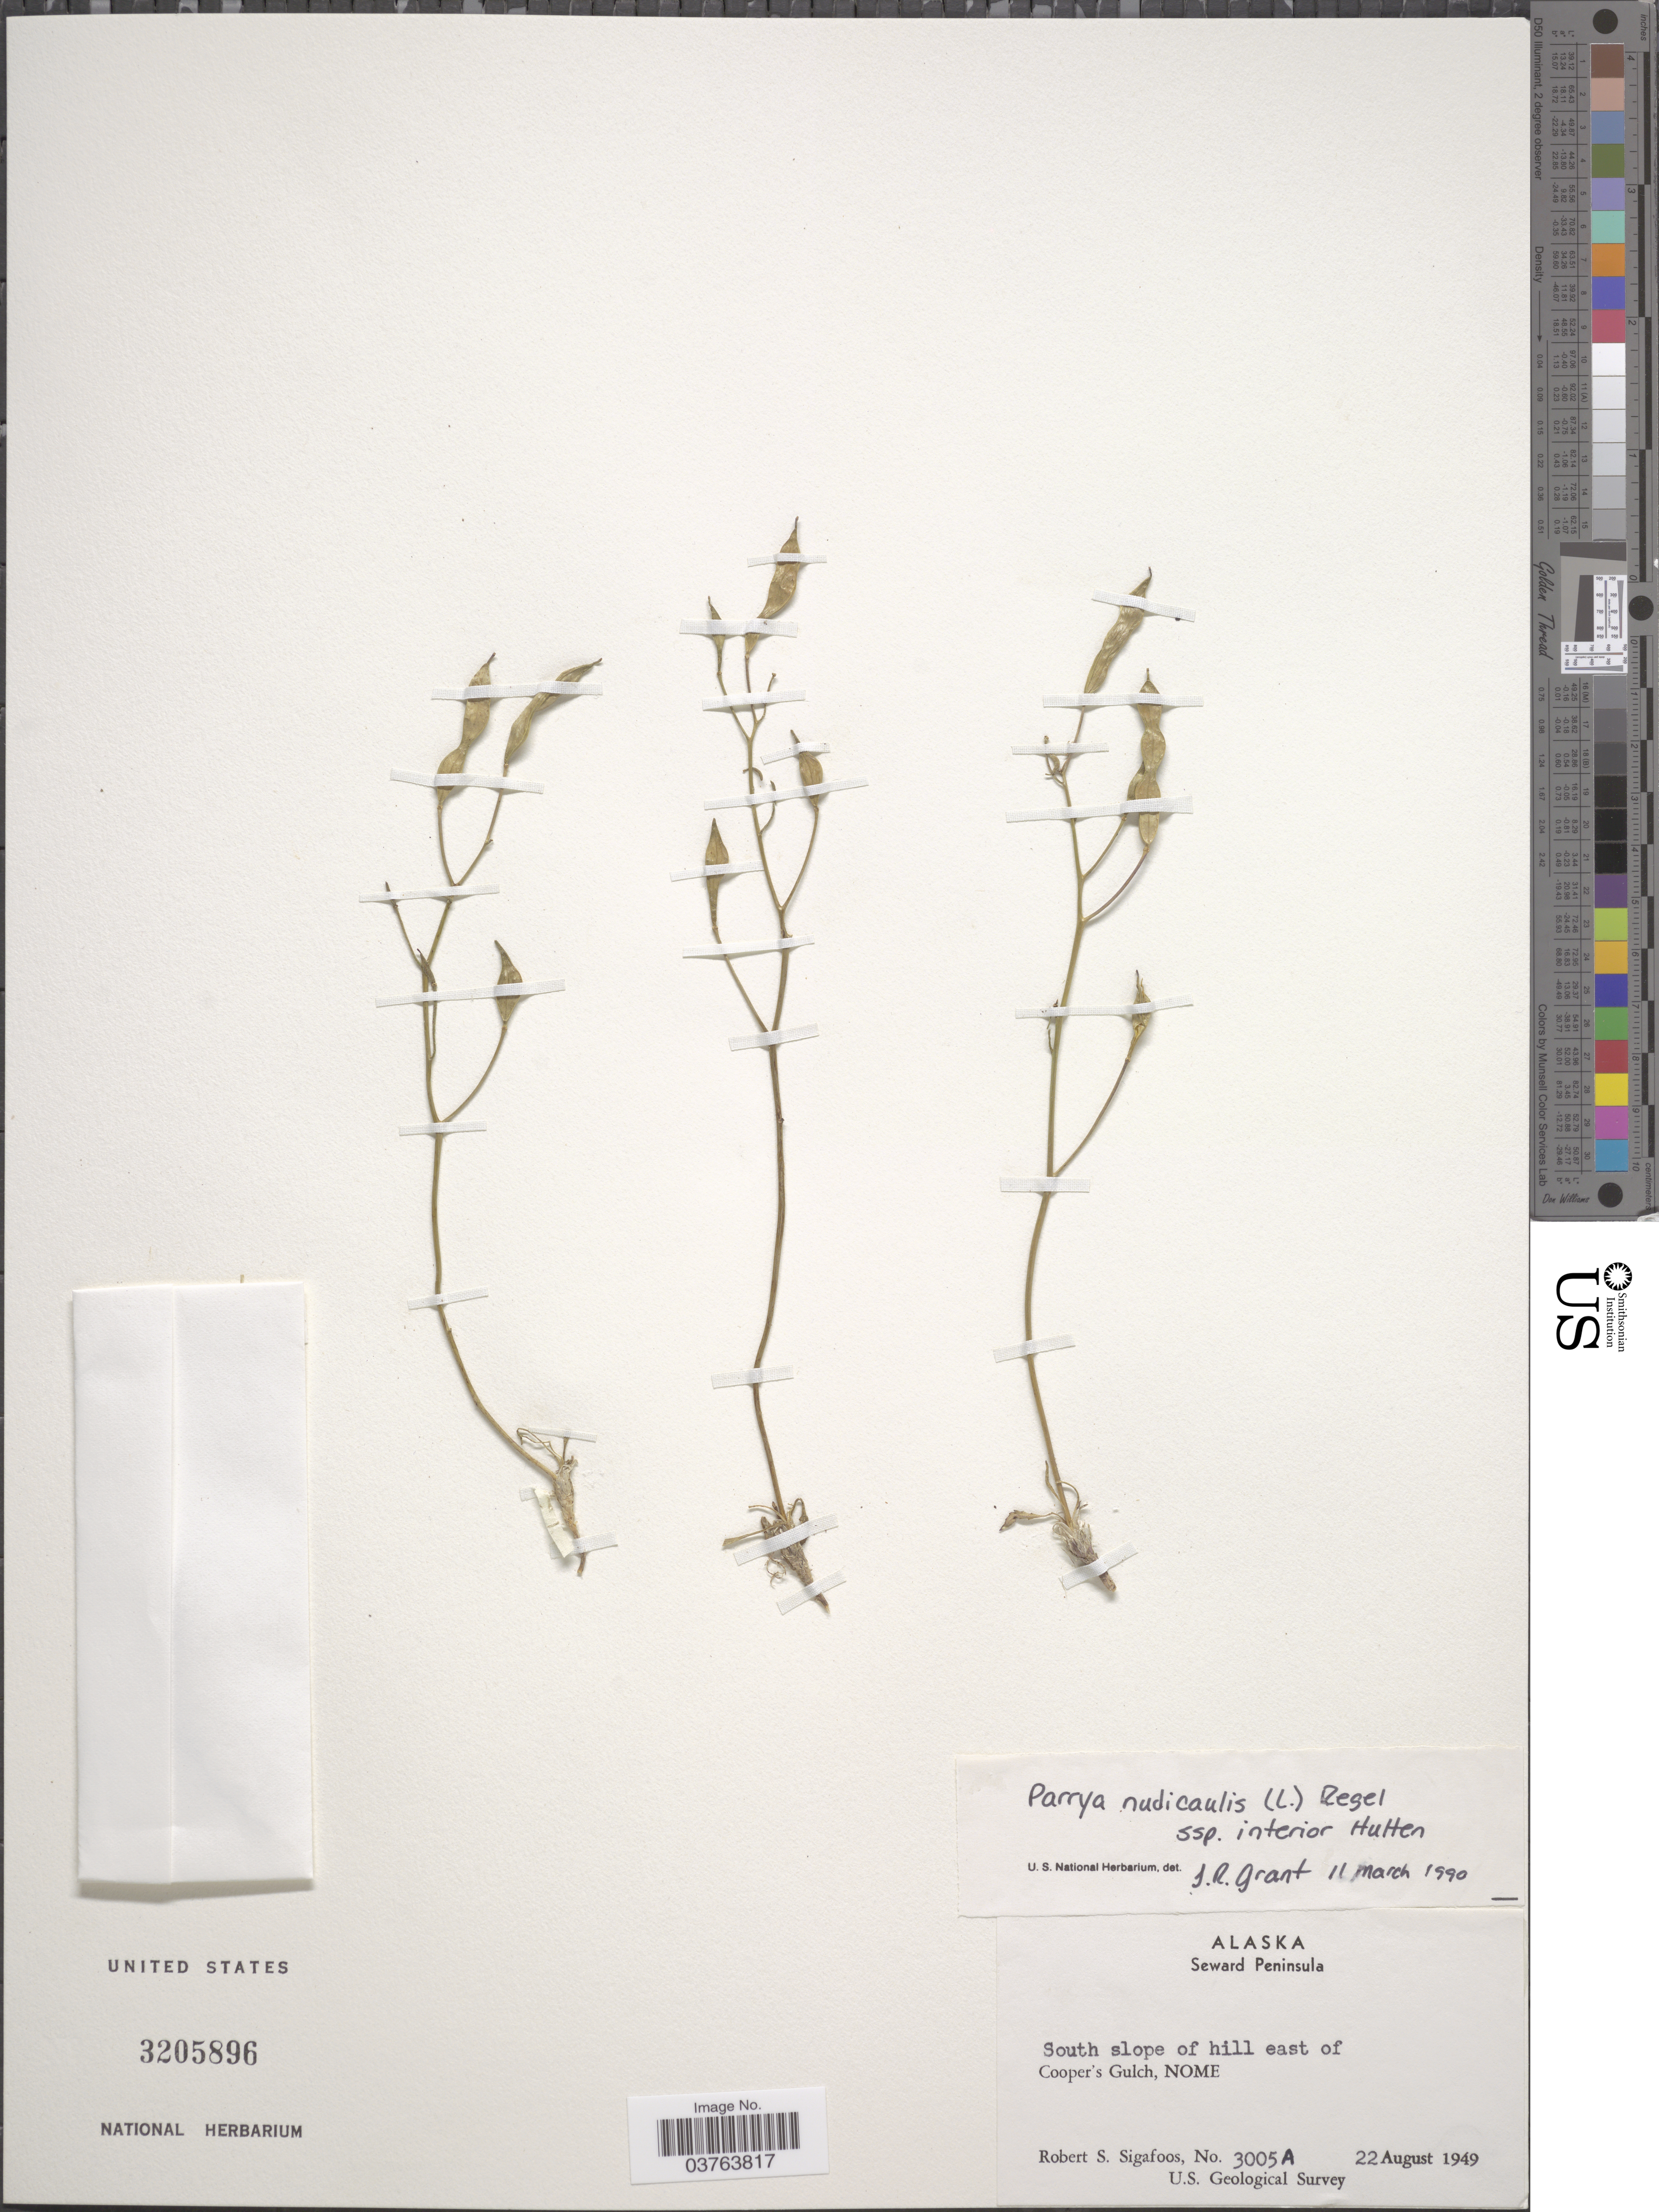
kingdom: Plantae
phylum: Tracheophyta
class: Magnoliopsida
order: Brassicales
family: Brassicaceae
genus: Parrya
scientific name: Parrya nudicaulis subsp. interior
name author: Hultén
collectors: R. Sigafoos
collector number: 3005A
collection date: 1949-08-22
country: United States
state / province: Alaska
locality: Seward Peninsula. South slope of hill east of Cooper's Gulch, Nome.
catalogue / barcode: US 3205896